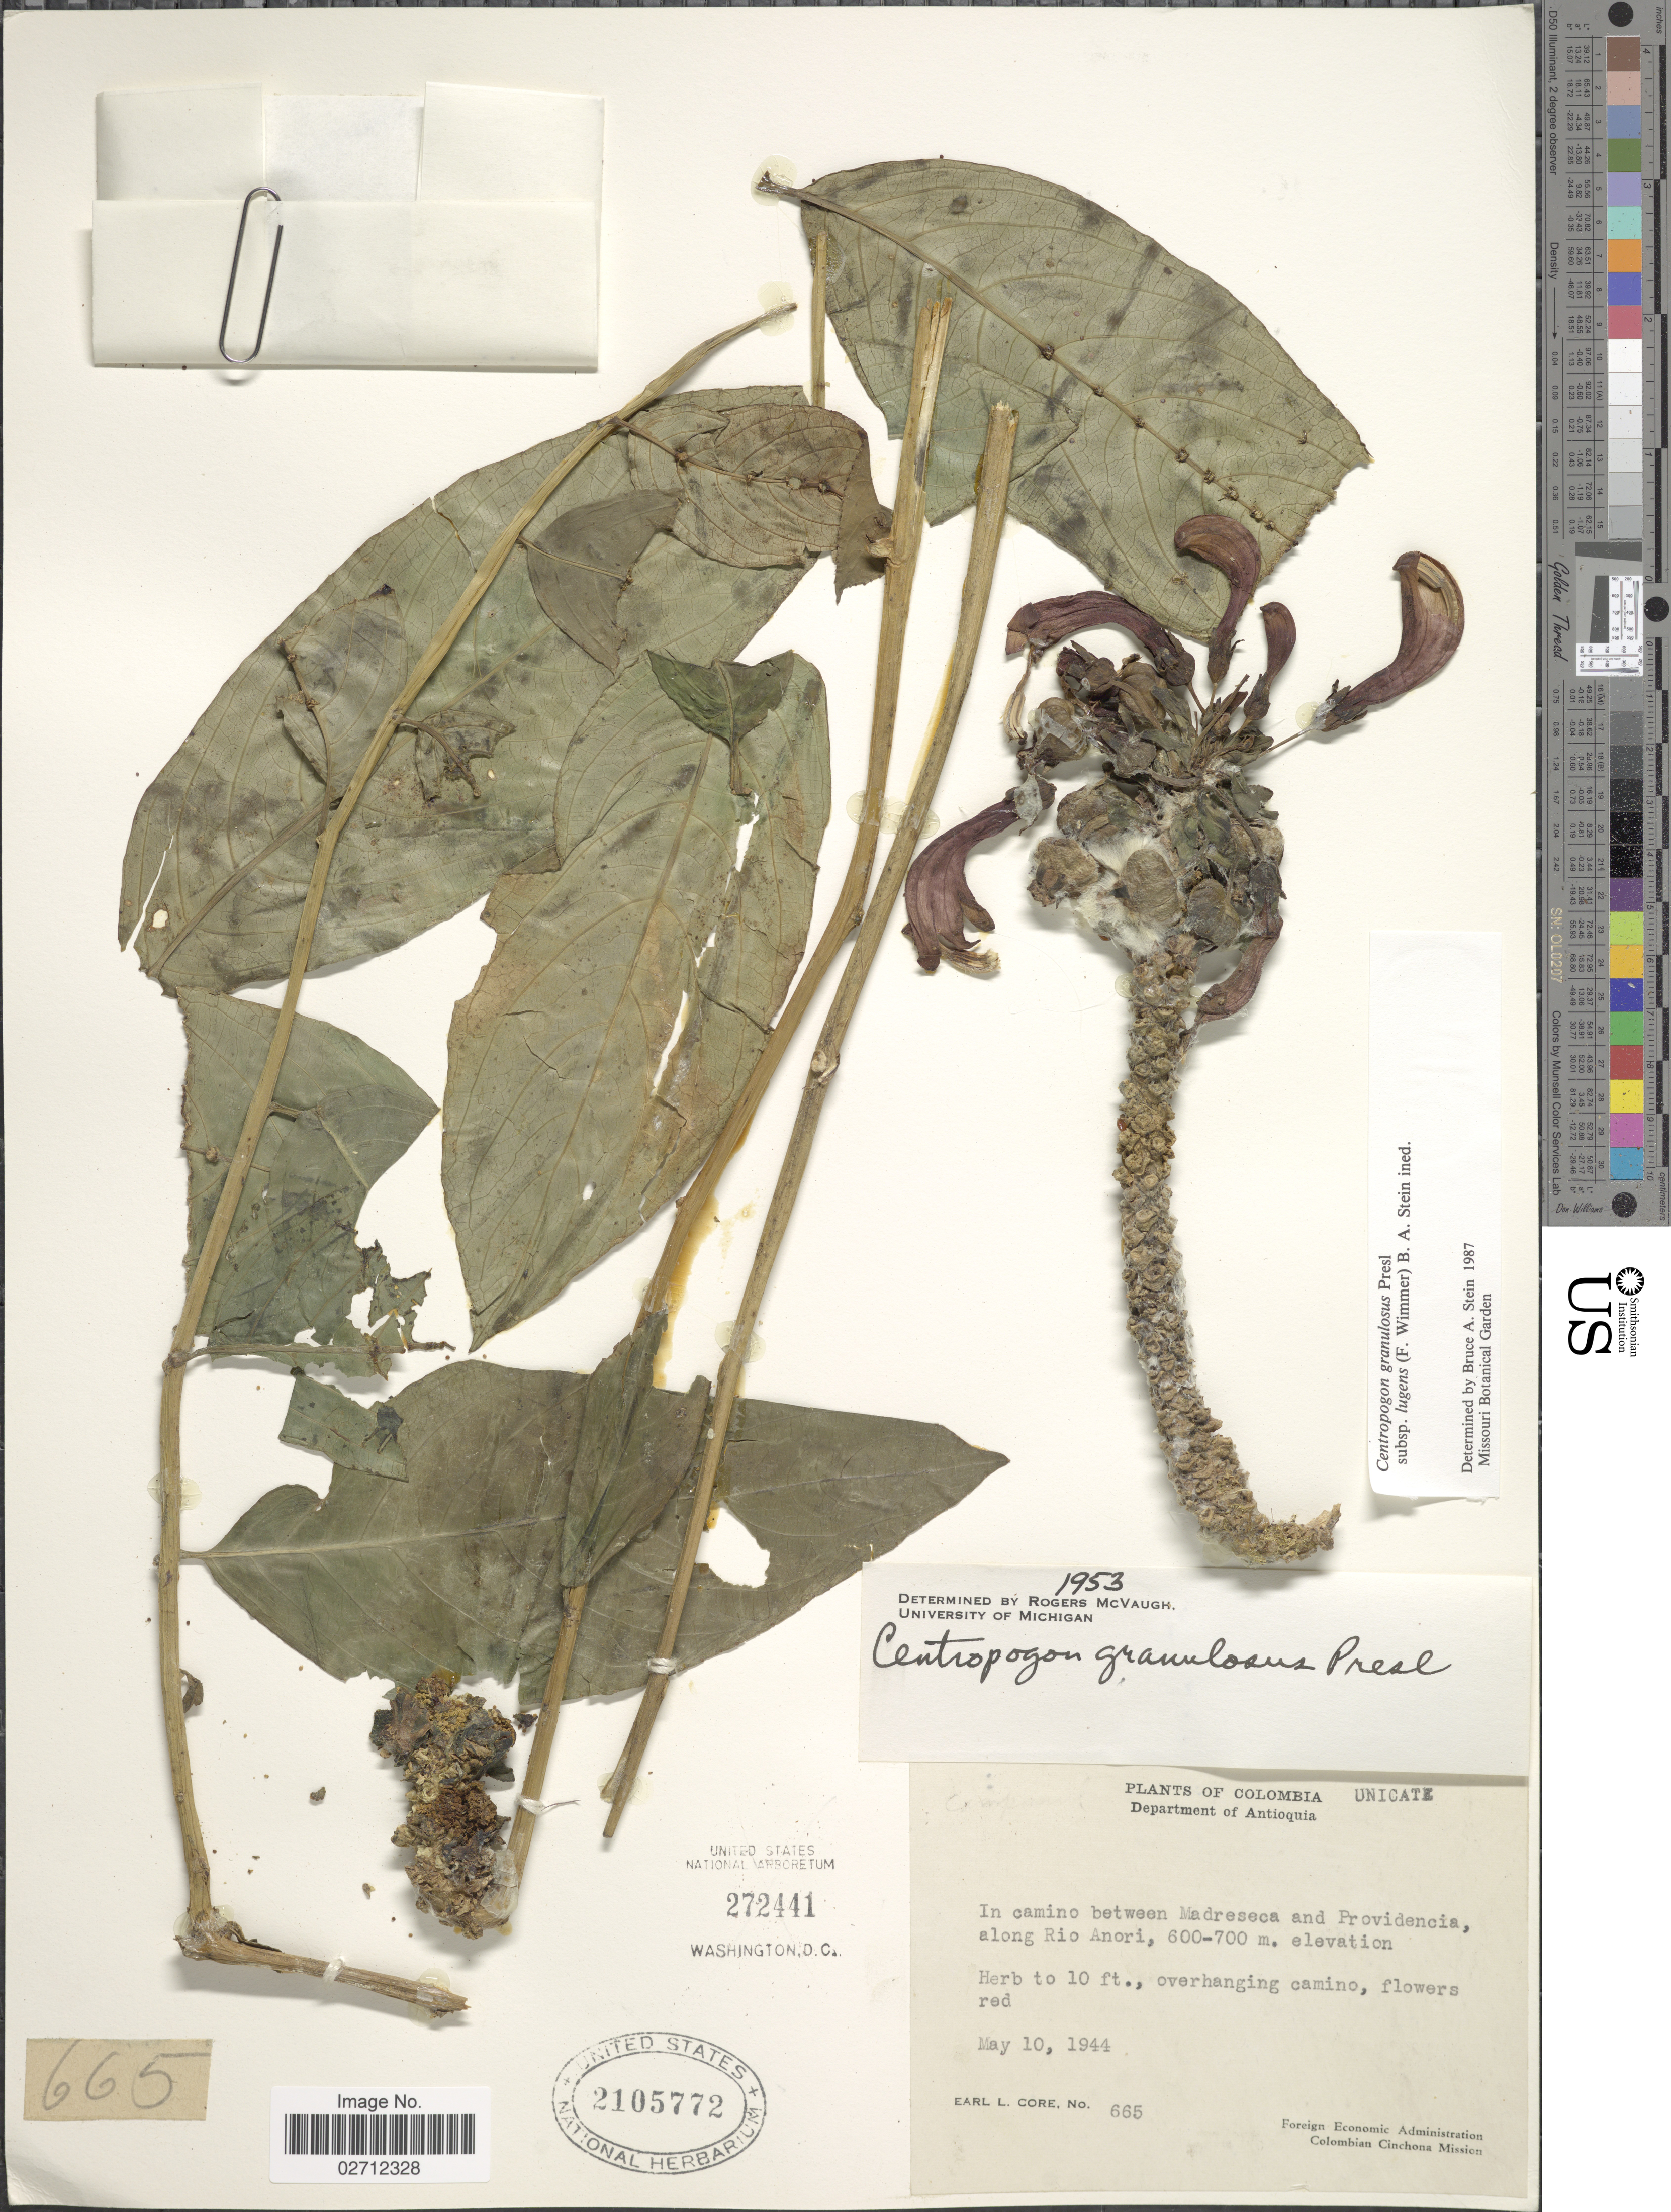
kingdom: Plantae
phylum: Tracheophyta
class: Magnoliopsida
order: Asterales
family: Campanulaceae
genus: Centropogon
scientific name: Centropogon granulosus subsp. lugens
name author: B.A. Stein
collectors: E. L. Core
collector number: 665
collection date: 1944-05-10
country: Colombia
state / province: Antioquia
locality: Department of Antioquia, In camino between Madreseca and Providencia, along Rio Anori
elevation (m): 600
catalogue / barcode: US 2105772